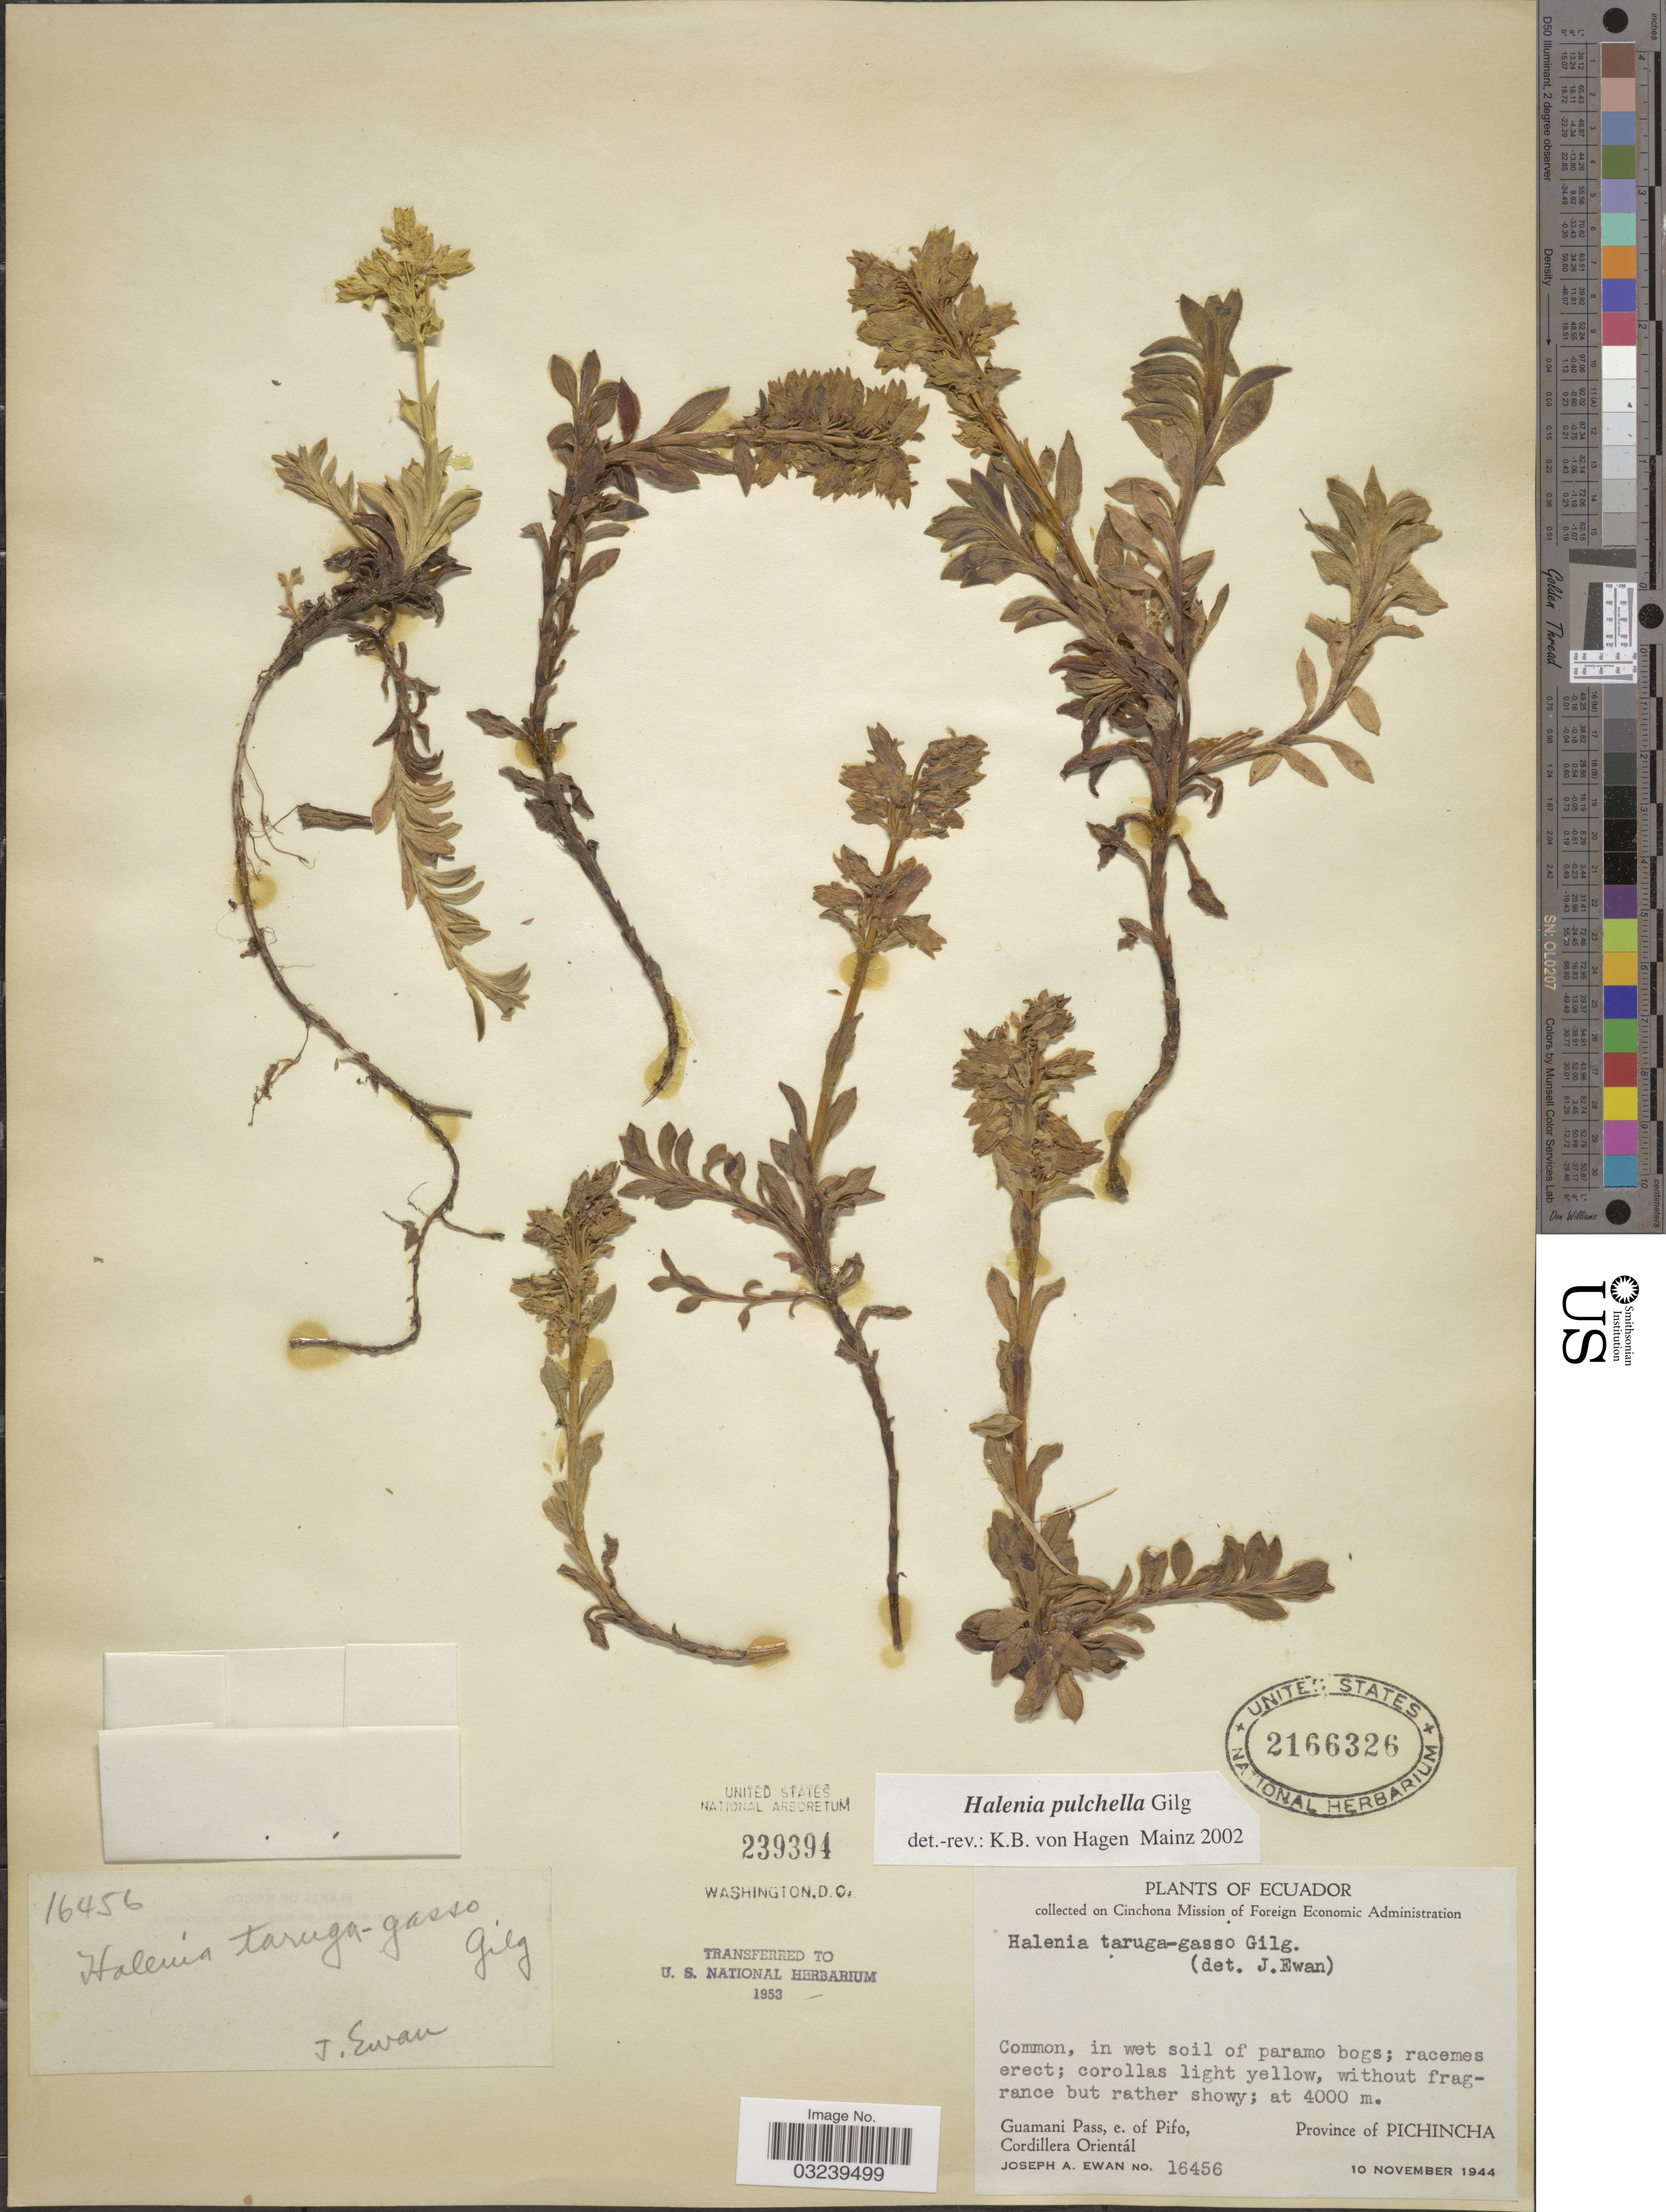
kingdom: Plantae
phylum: Tracheophyta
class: Magnoliopsida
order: Gentianales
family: Gentianaceae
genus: Halenia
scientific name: Halenia hieronymi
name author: Gilg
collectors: J. A. Ewan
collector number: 16456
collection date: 1944-11-10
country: Ecuador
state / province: Pichincha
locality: Guamani Pass, e. of Pifo, Cordillera Orientál.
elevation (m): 4000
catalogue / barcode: US 2166326